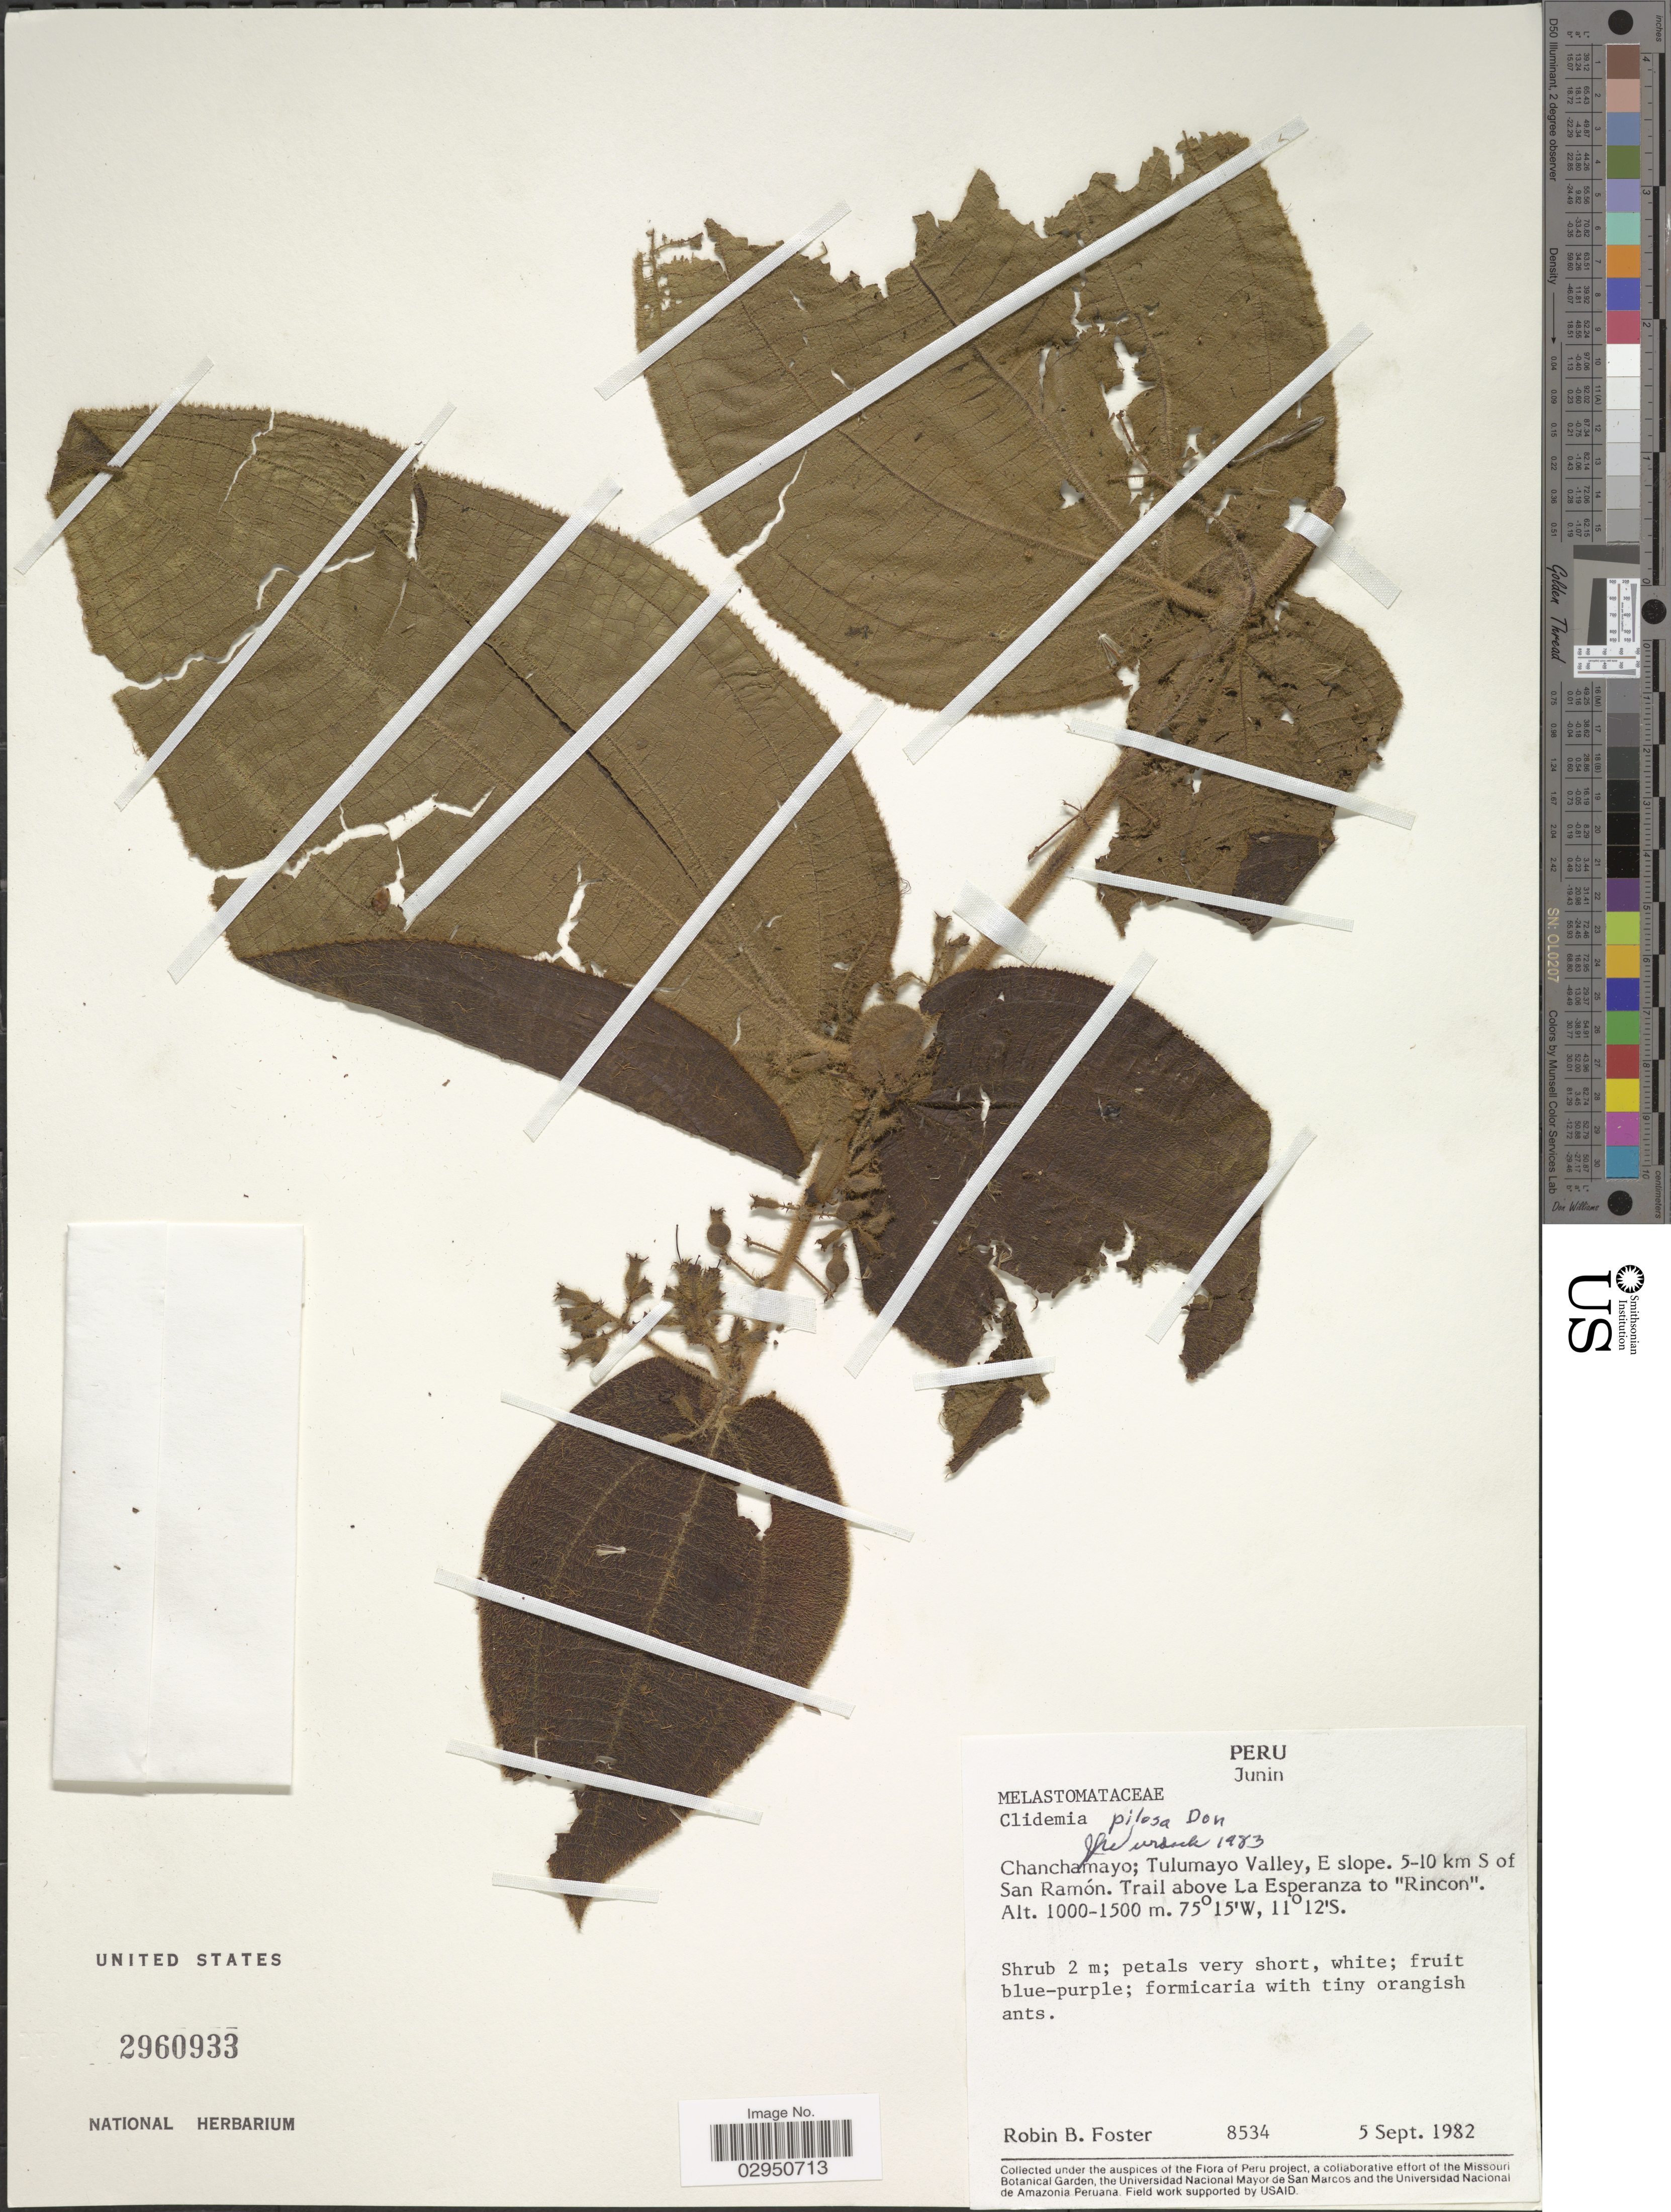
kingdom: Plantae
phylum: Tracheophyta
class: Magnoliopsida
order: Myrtales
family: Melastomataceae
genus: Clidemia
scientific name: Clidemia pilosa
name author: D. Don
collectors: R. B. Foster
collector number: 8534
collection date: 1982-09-05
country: Peru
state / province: Junín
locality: Chanchamayo; Tulumayo Valley, E slope. 5-10 km S of San Ramón. Trail above La Esperanza to "Rincon".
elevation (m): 1000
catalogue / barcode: US 2960933